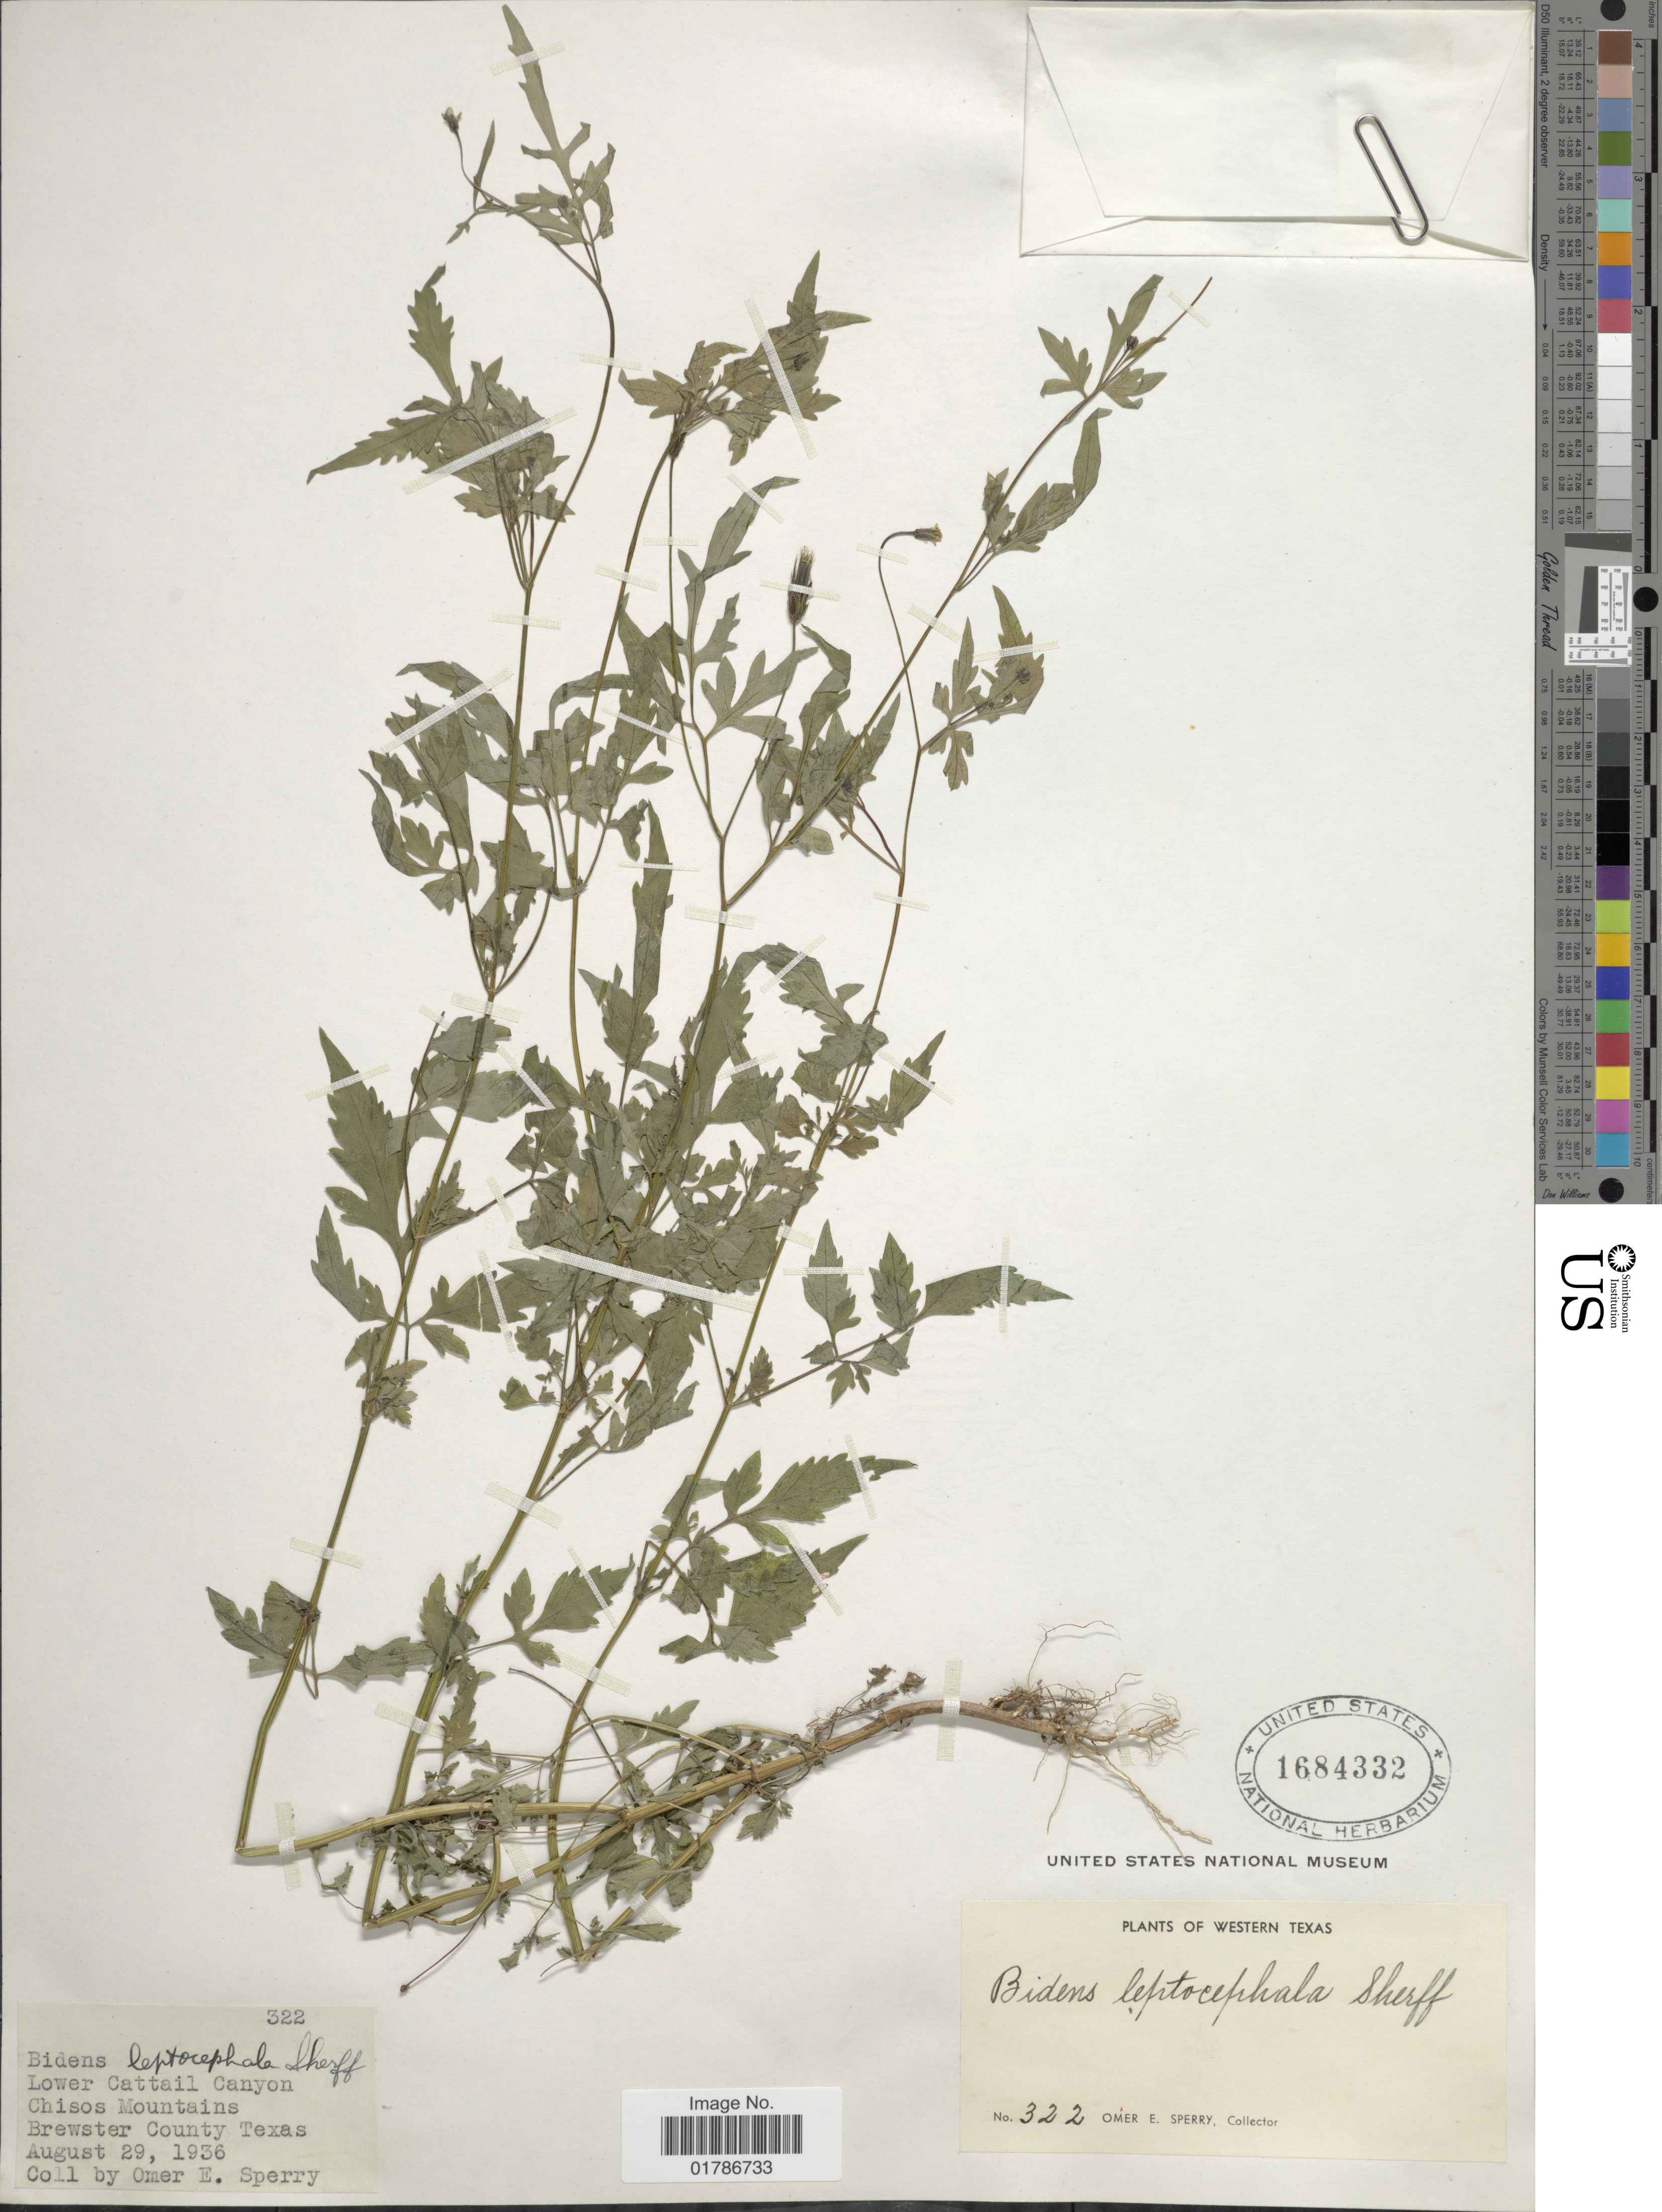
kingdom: Plantae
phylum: Tracheophyta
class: Magnoliopsida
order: Asterales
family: Asteraceae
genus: Bidens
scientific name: Bidens leptocephala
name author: Sherff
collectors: O. E. Sperry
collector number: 322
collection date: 1936-08-29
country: United States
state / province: Texas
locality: Lower Cattail Canyon, Chisos Mountains, Brewster County Texas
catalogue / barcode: US 1684332